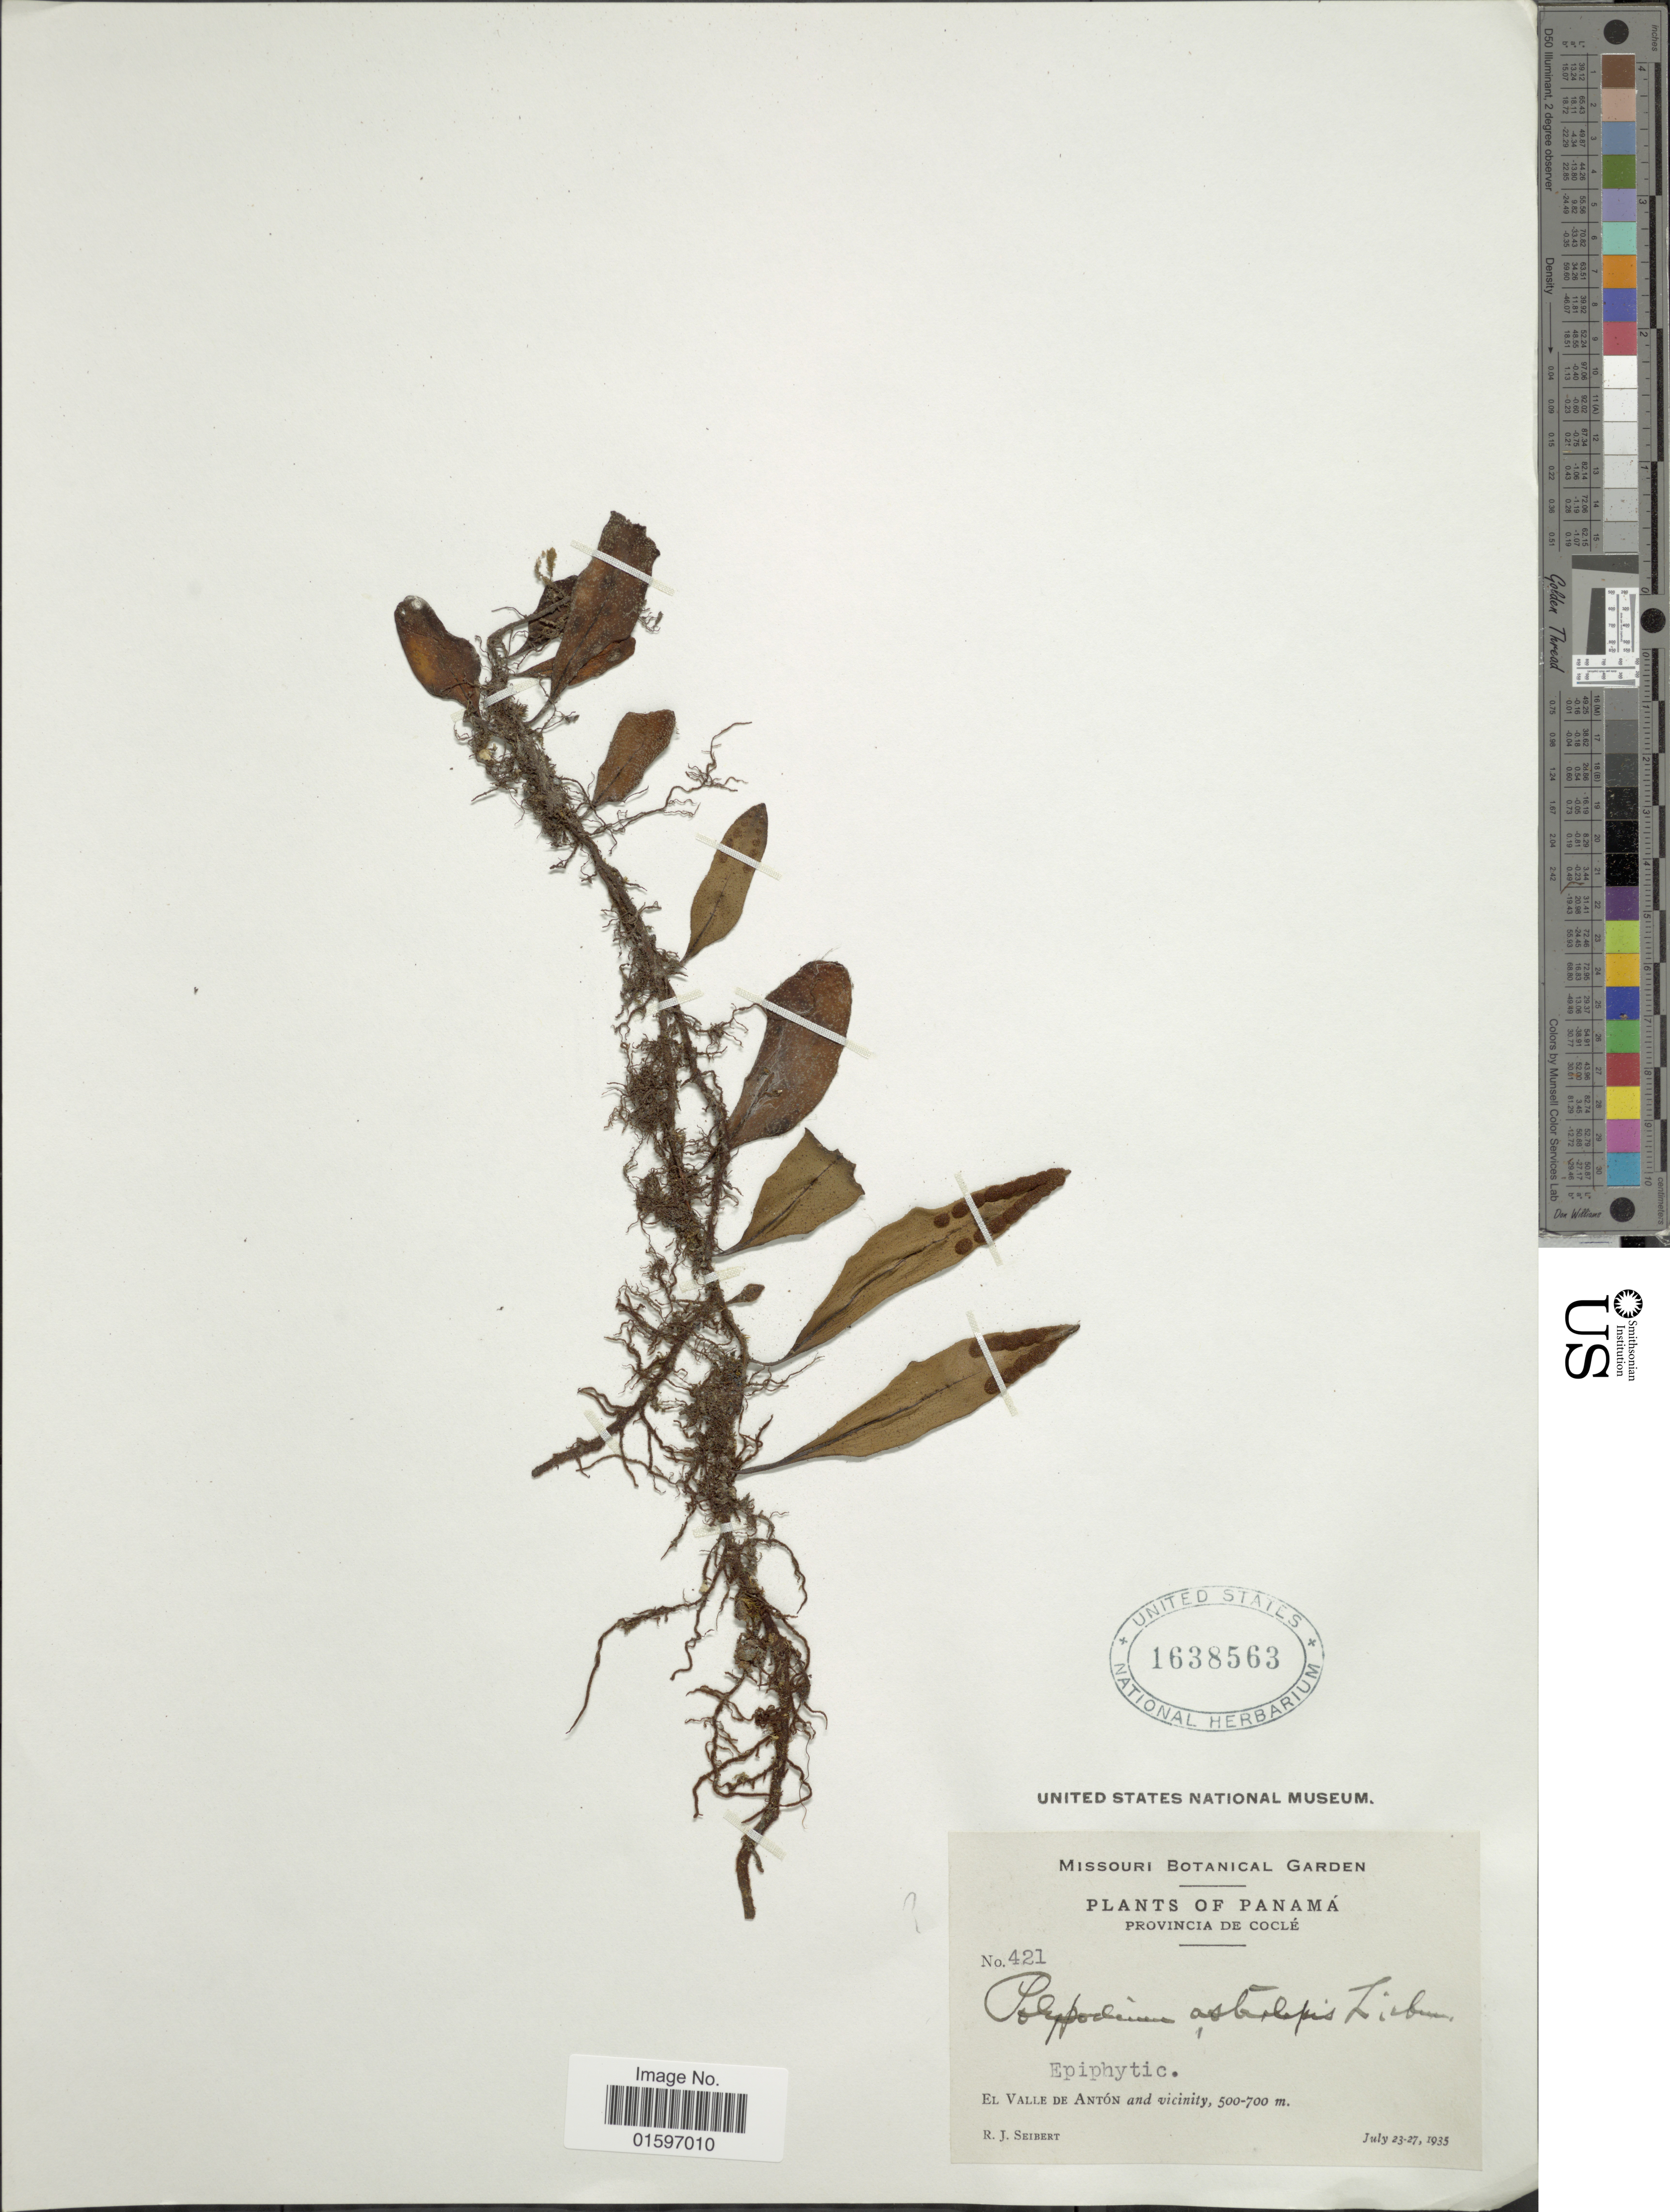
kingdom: Plantae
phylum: Tracheophyta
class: Polypodiopsida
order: Polypodiales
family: Polypodiaceae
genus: Pleopeltis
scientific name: Pleopeltis astrolepis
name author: (Liebm.) E. Fourn.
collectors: R. J. Seibert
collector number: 421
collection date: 1935-07-23/1935-07-27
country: Panama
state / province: Coclé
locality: Provincia de Coclé. El Valle de Antón and vicinity.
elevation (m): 500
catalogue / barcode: US 1638563